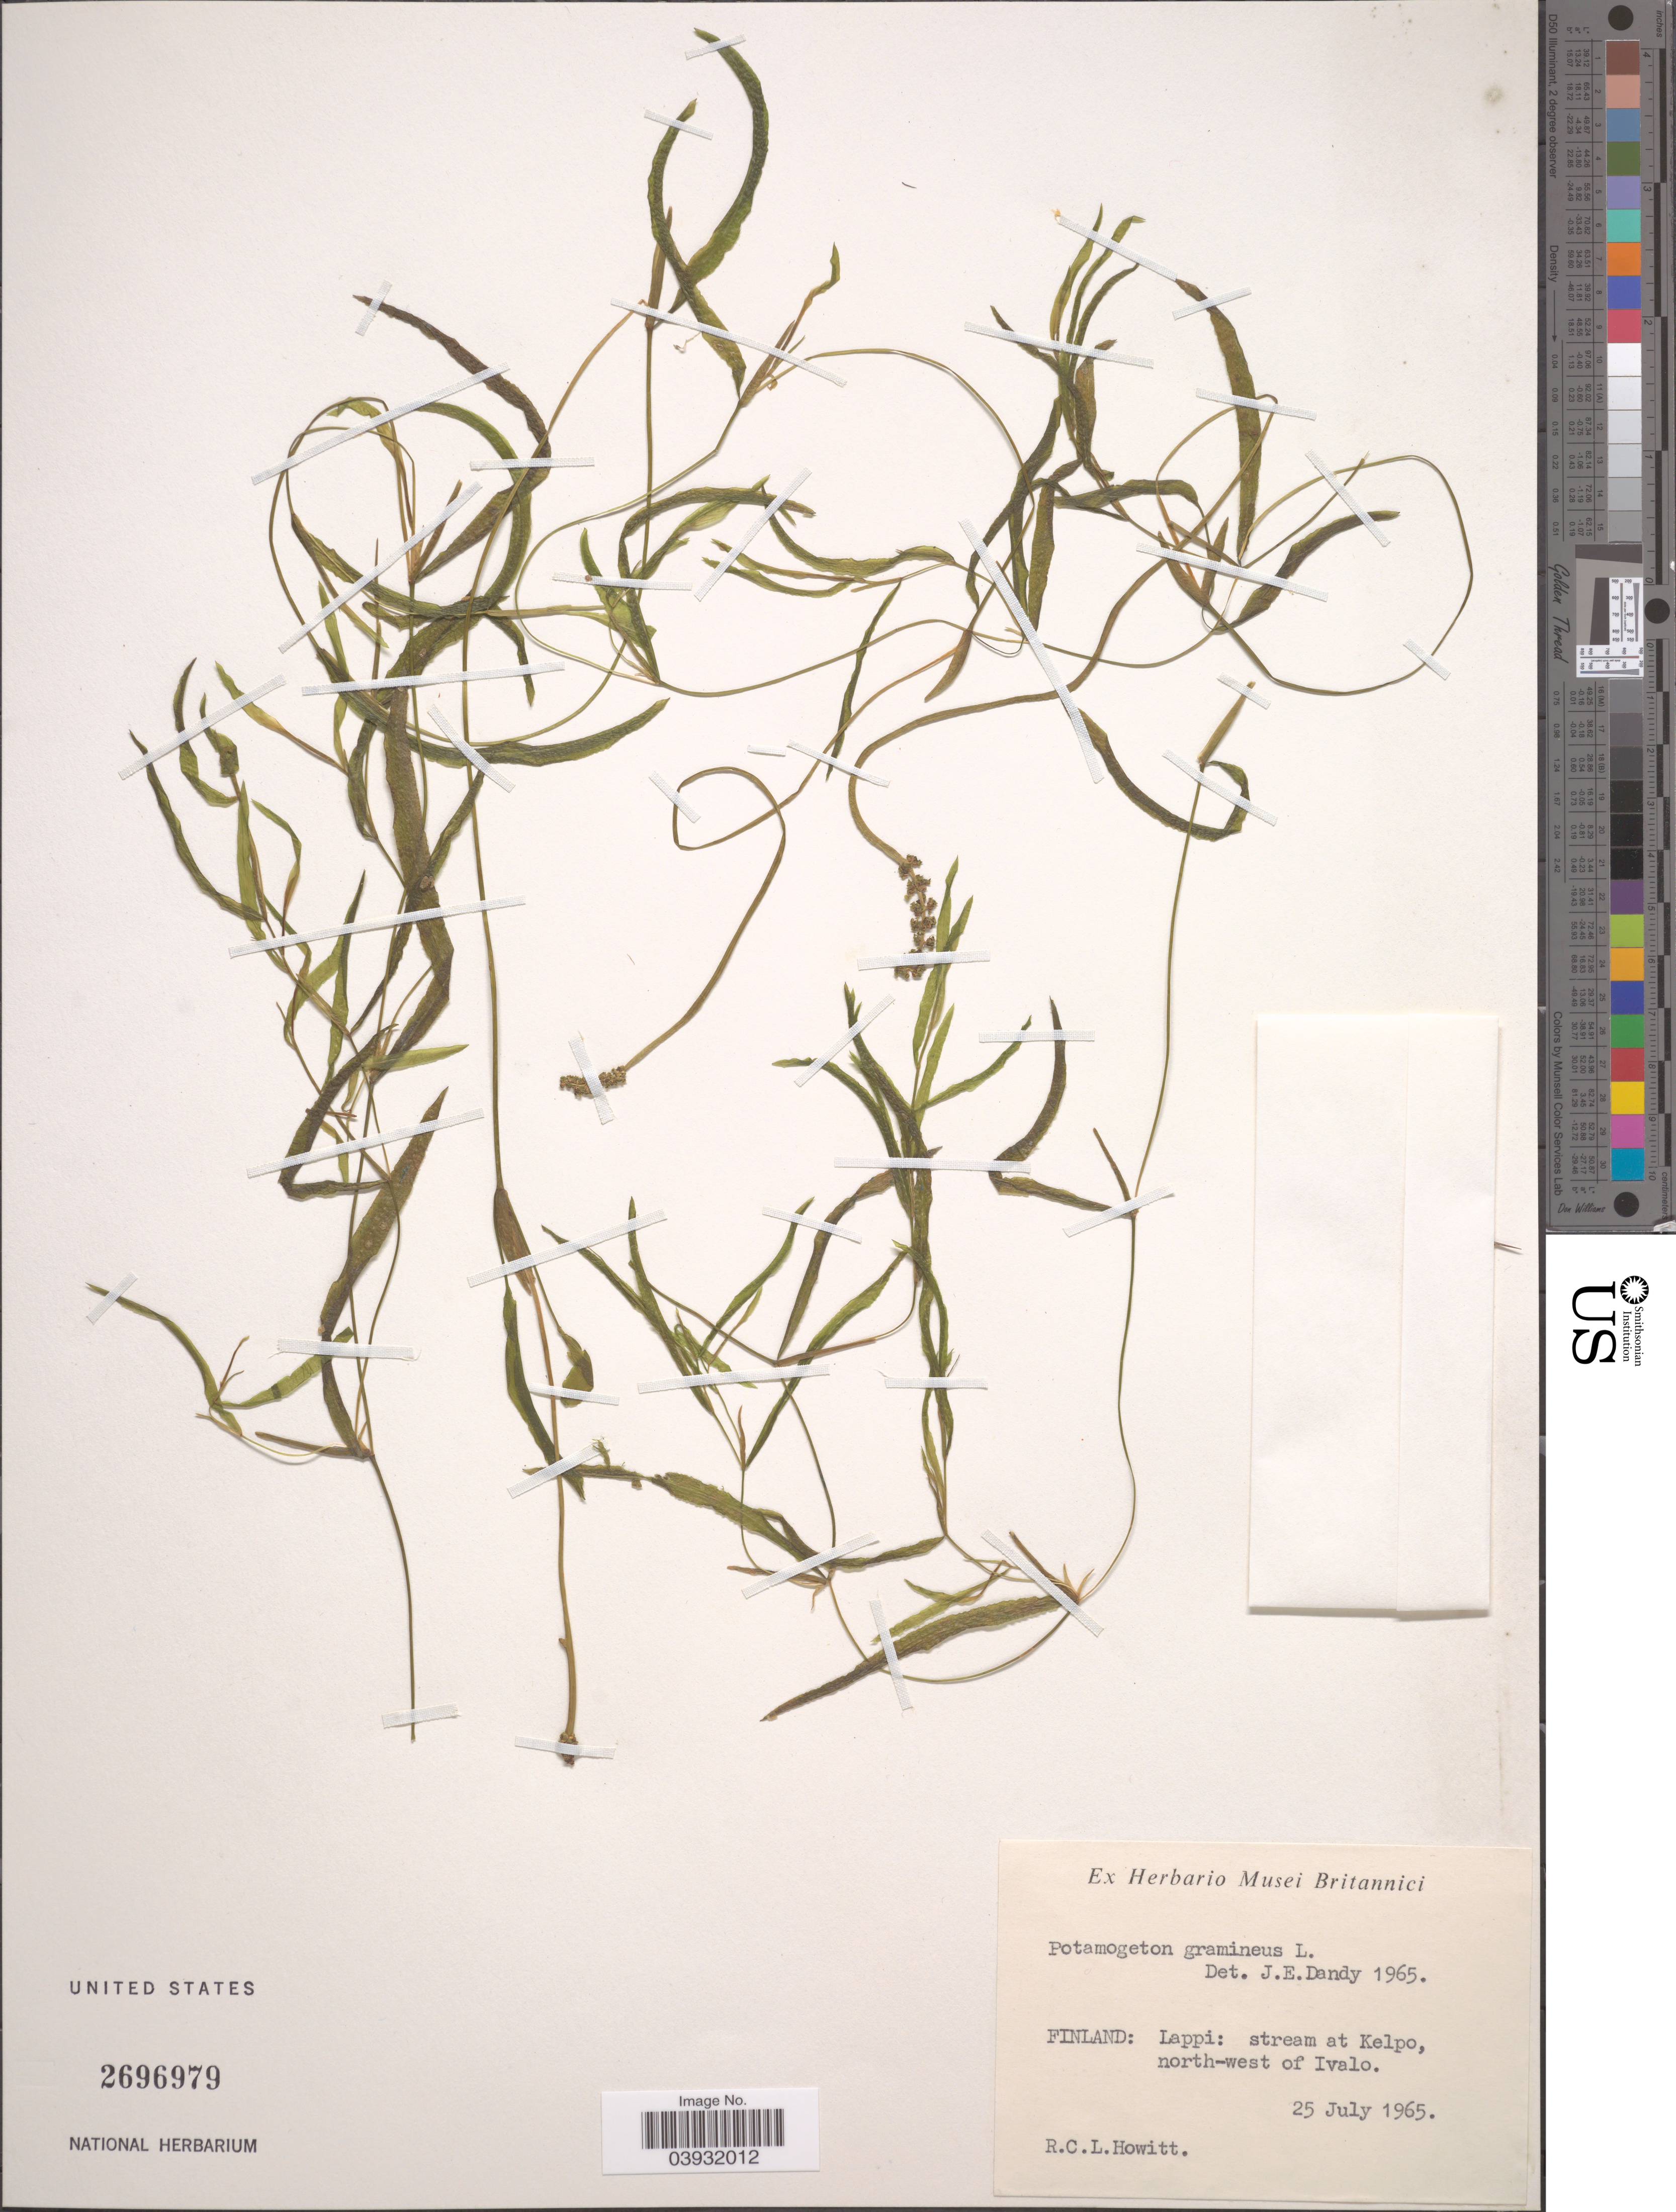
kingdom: Plantae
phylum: Tracheophyta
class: Liliopsida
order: Alismatales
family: Potamogetonaceae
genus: Potamogeton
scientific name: Potamogeton gramineus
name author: L.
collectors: R. Howitt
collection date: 1965-07-25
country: Finland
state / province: Lappi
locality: Stream at Kelpo, north-west of Ivalo.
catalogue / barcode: US 2696979